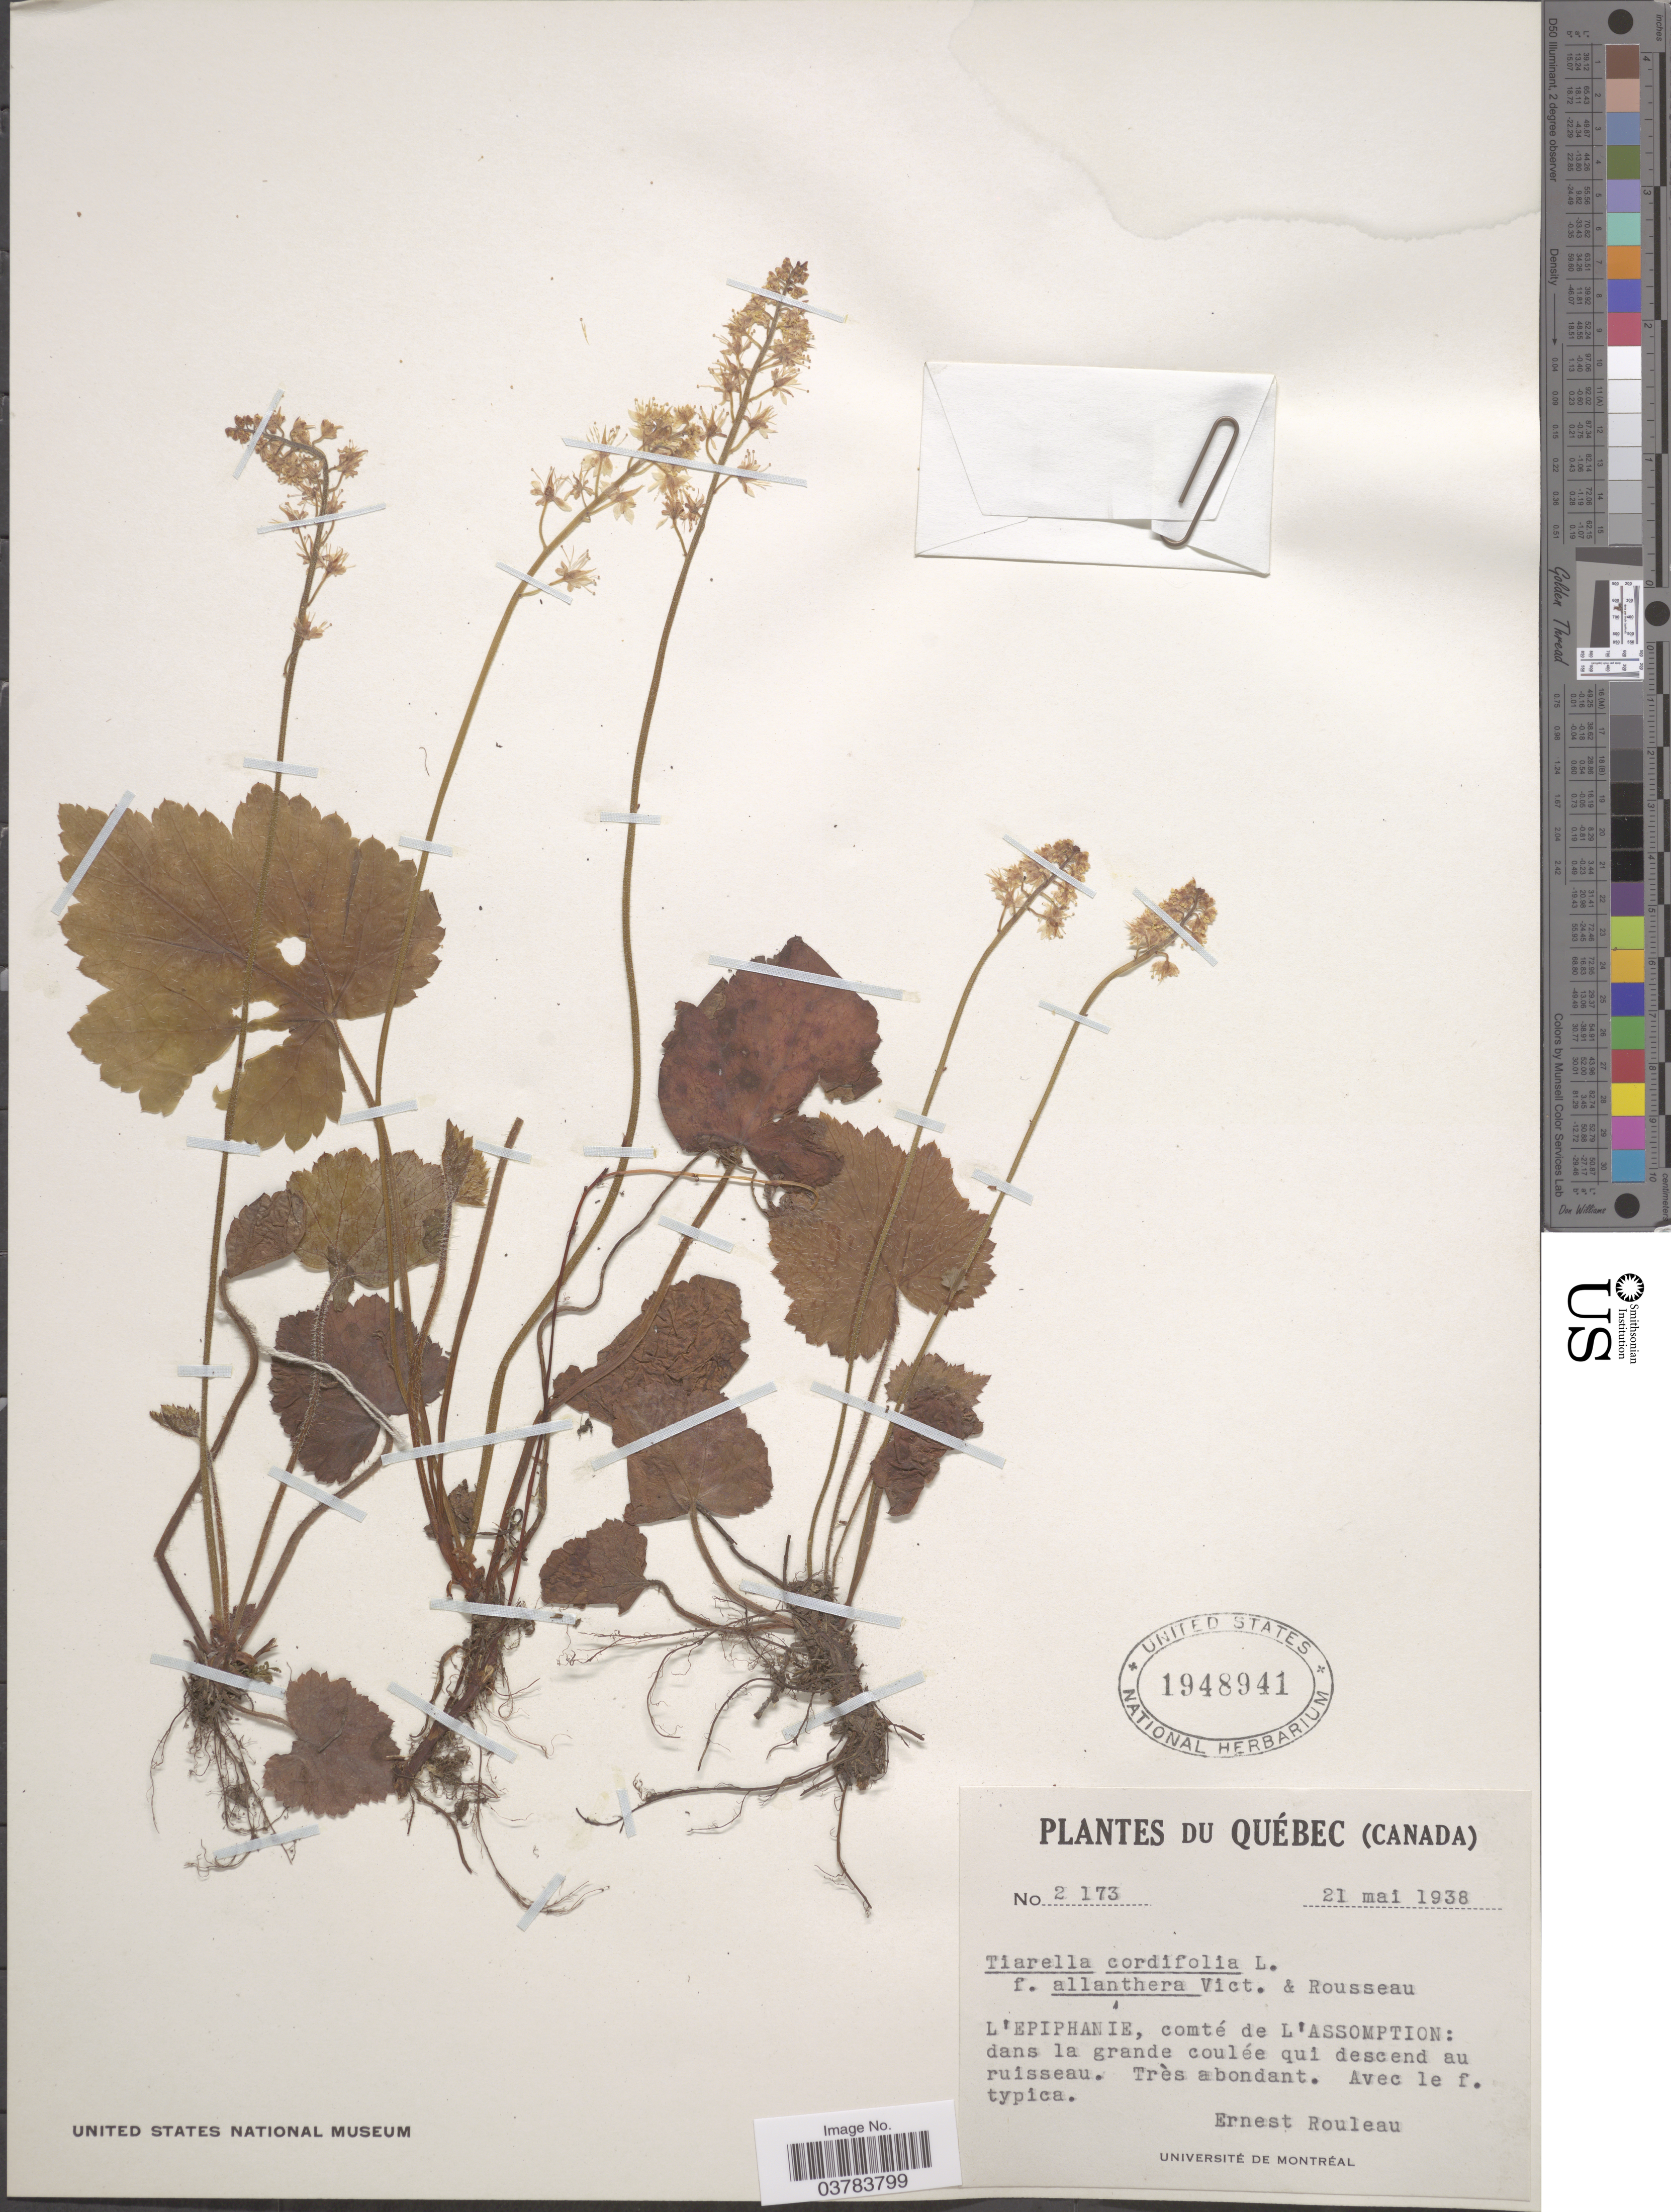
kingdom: Plantae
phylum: Tracheophyta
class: Magnoliopsida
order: Saxifragales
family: Saxifragaceae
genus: Tiarella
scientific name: Tiarella cordifolia f. tridentata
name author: Lakela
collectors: E. Rouleau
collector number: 2173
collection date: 1938-05-21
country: Canada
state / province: Quebec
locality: L'Epiphanie, comté de L'Assomption: dans la grande coulée qui descend au ruisseau.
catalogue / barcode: US 1948941